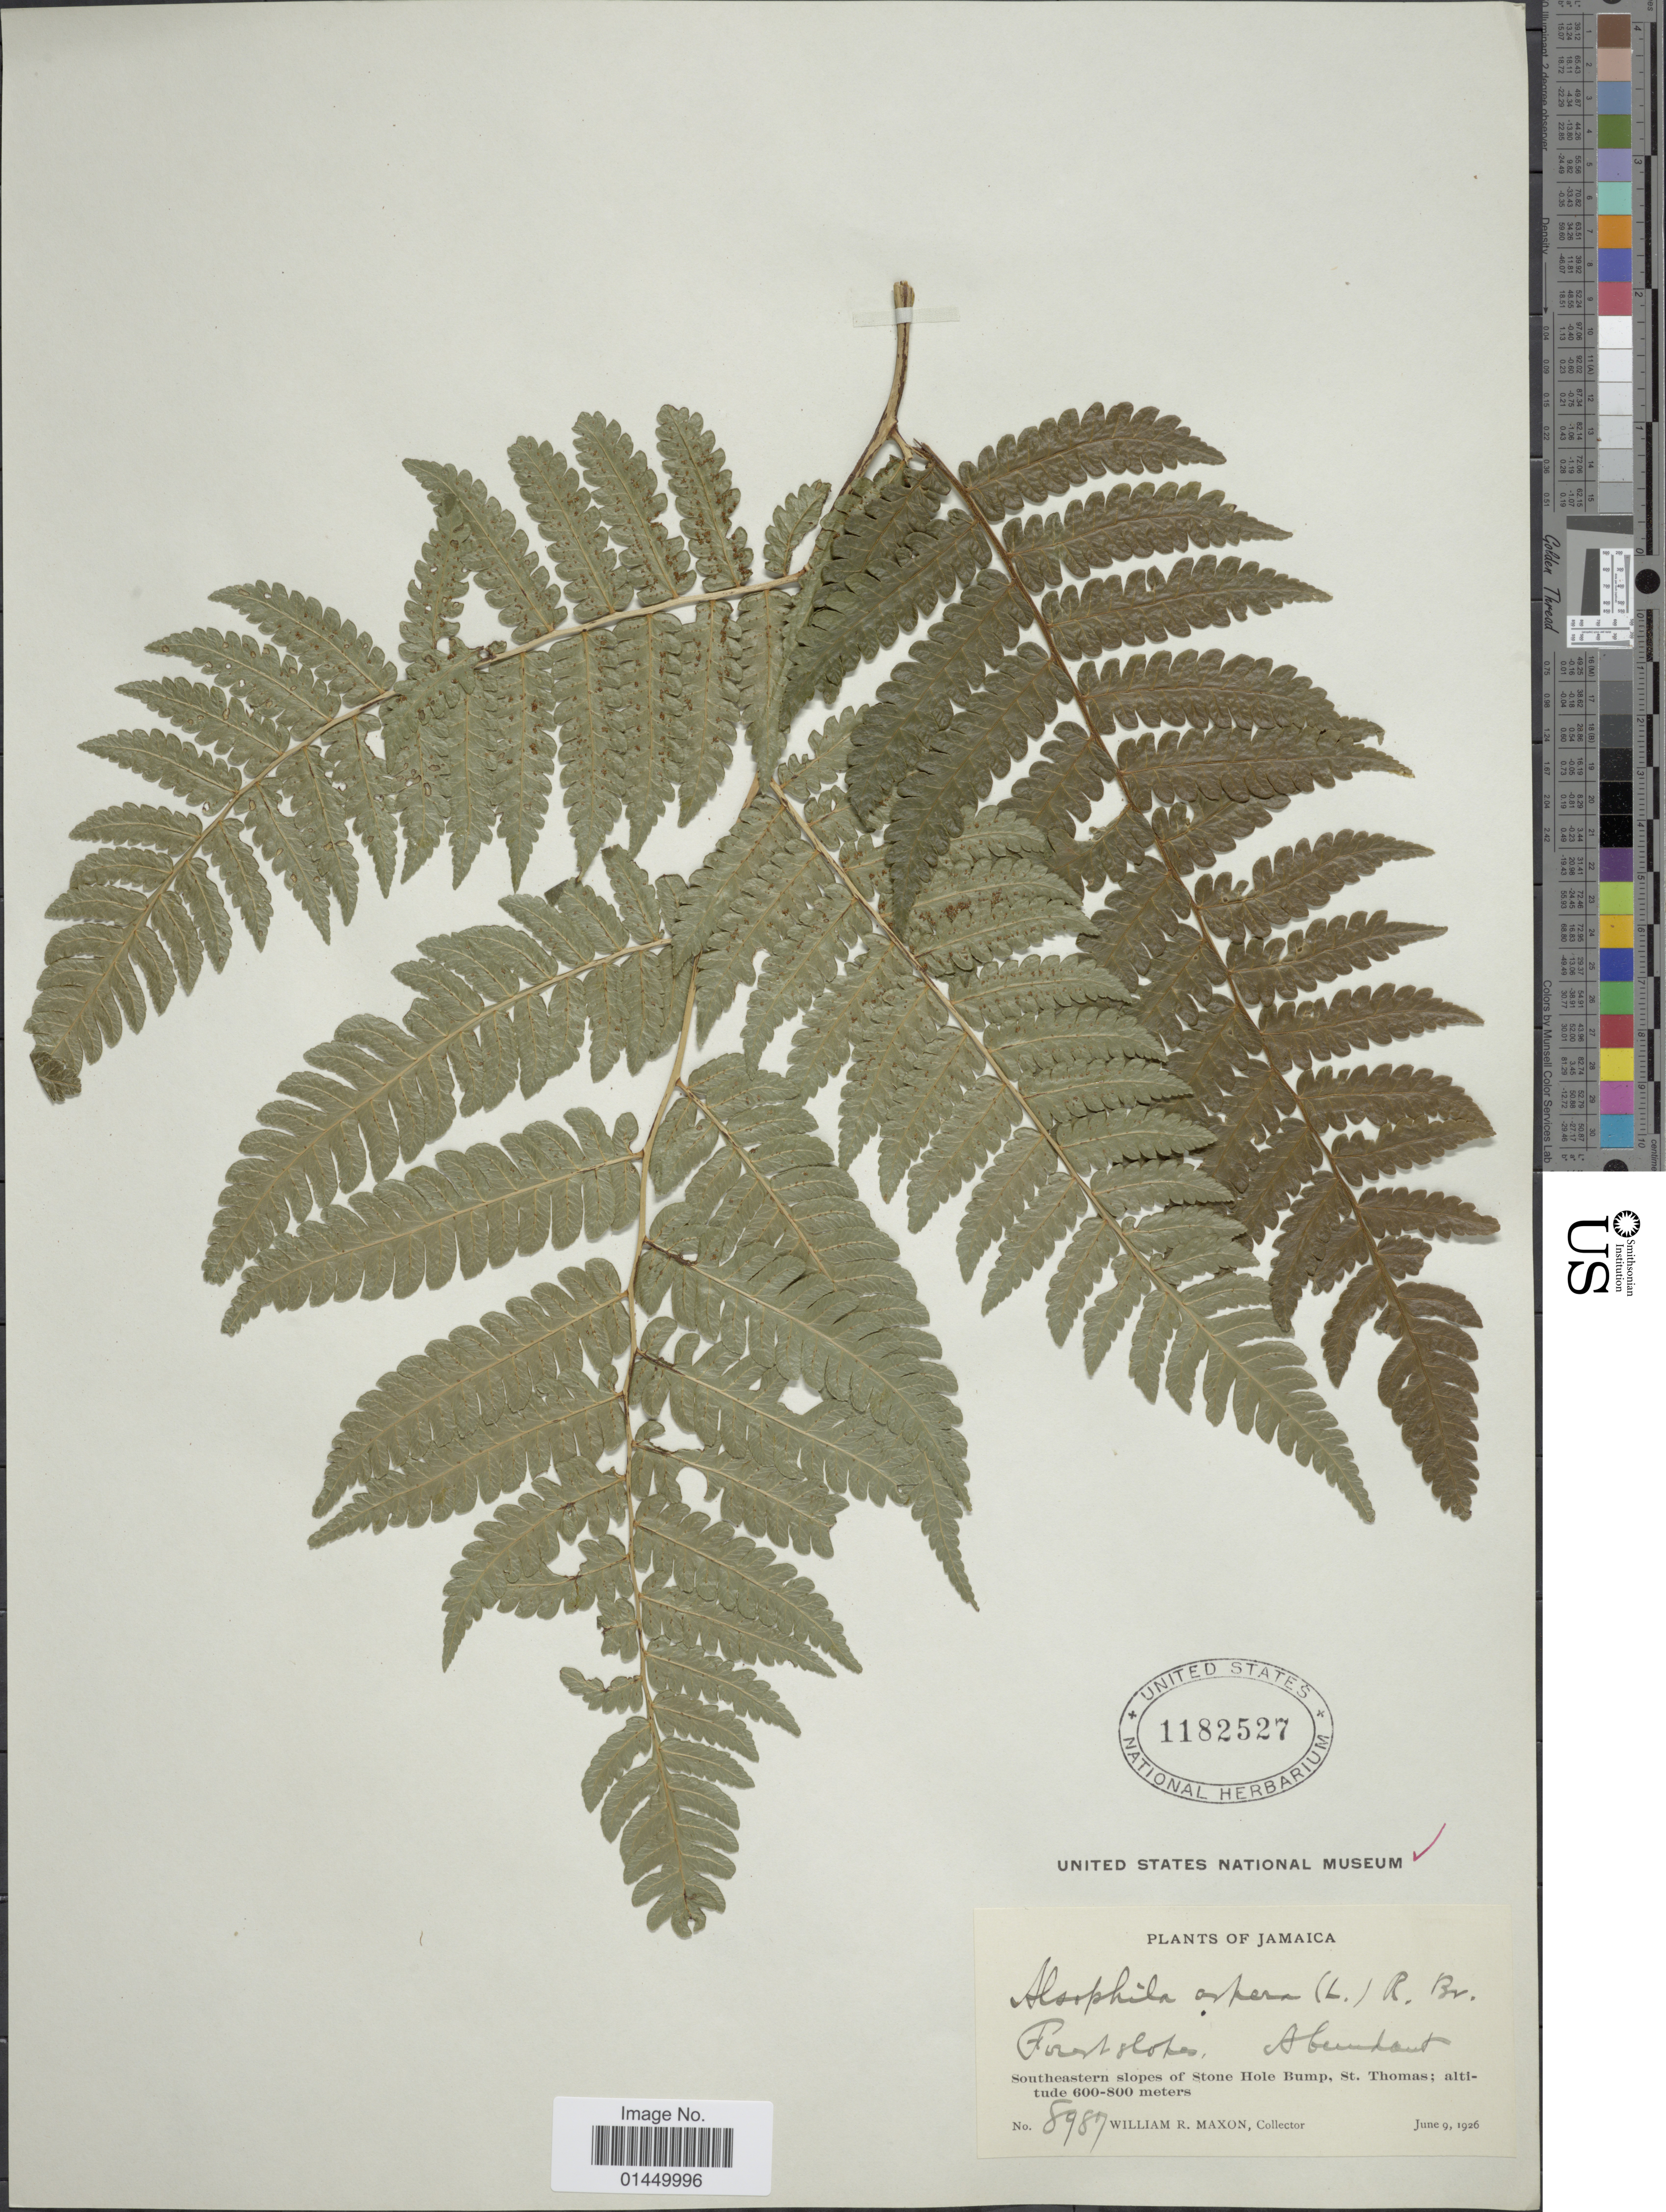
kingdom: Plantae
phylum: Tracheophyta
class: Polypodiopsida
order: Cyatheales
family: Cyatheaceae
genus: Cyathea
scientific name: Cyathea aspera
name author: (L.) Sw.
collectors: W. R. Maxon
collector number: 8987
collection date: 1926-06-09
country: Jamaica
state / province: Saint Thomas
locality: Southeastern slopes of Stone Hole Bump, St. Thomas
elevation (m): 600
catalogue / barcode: US 1182527